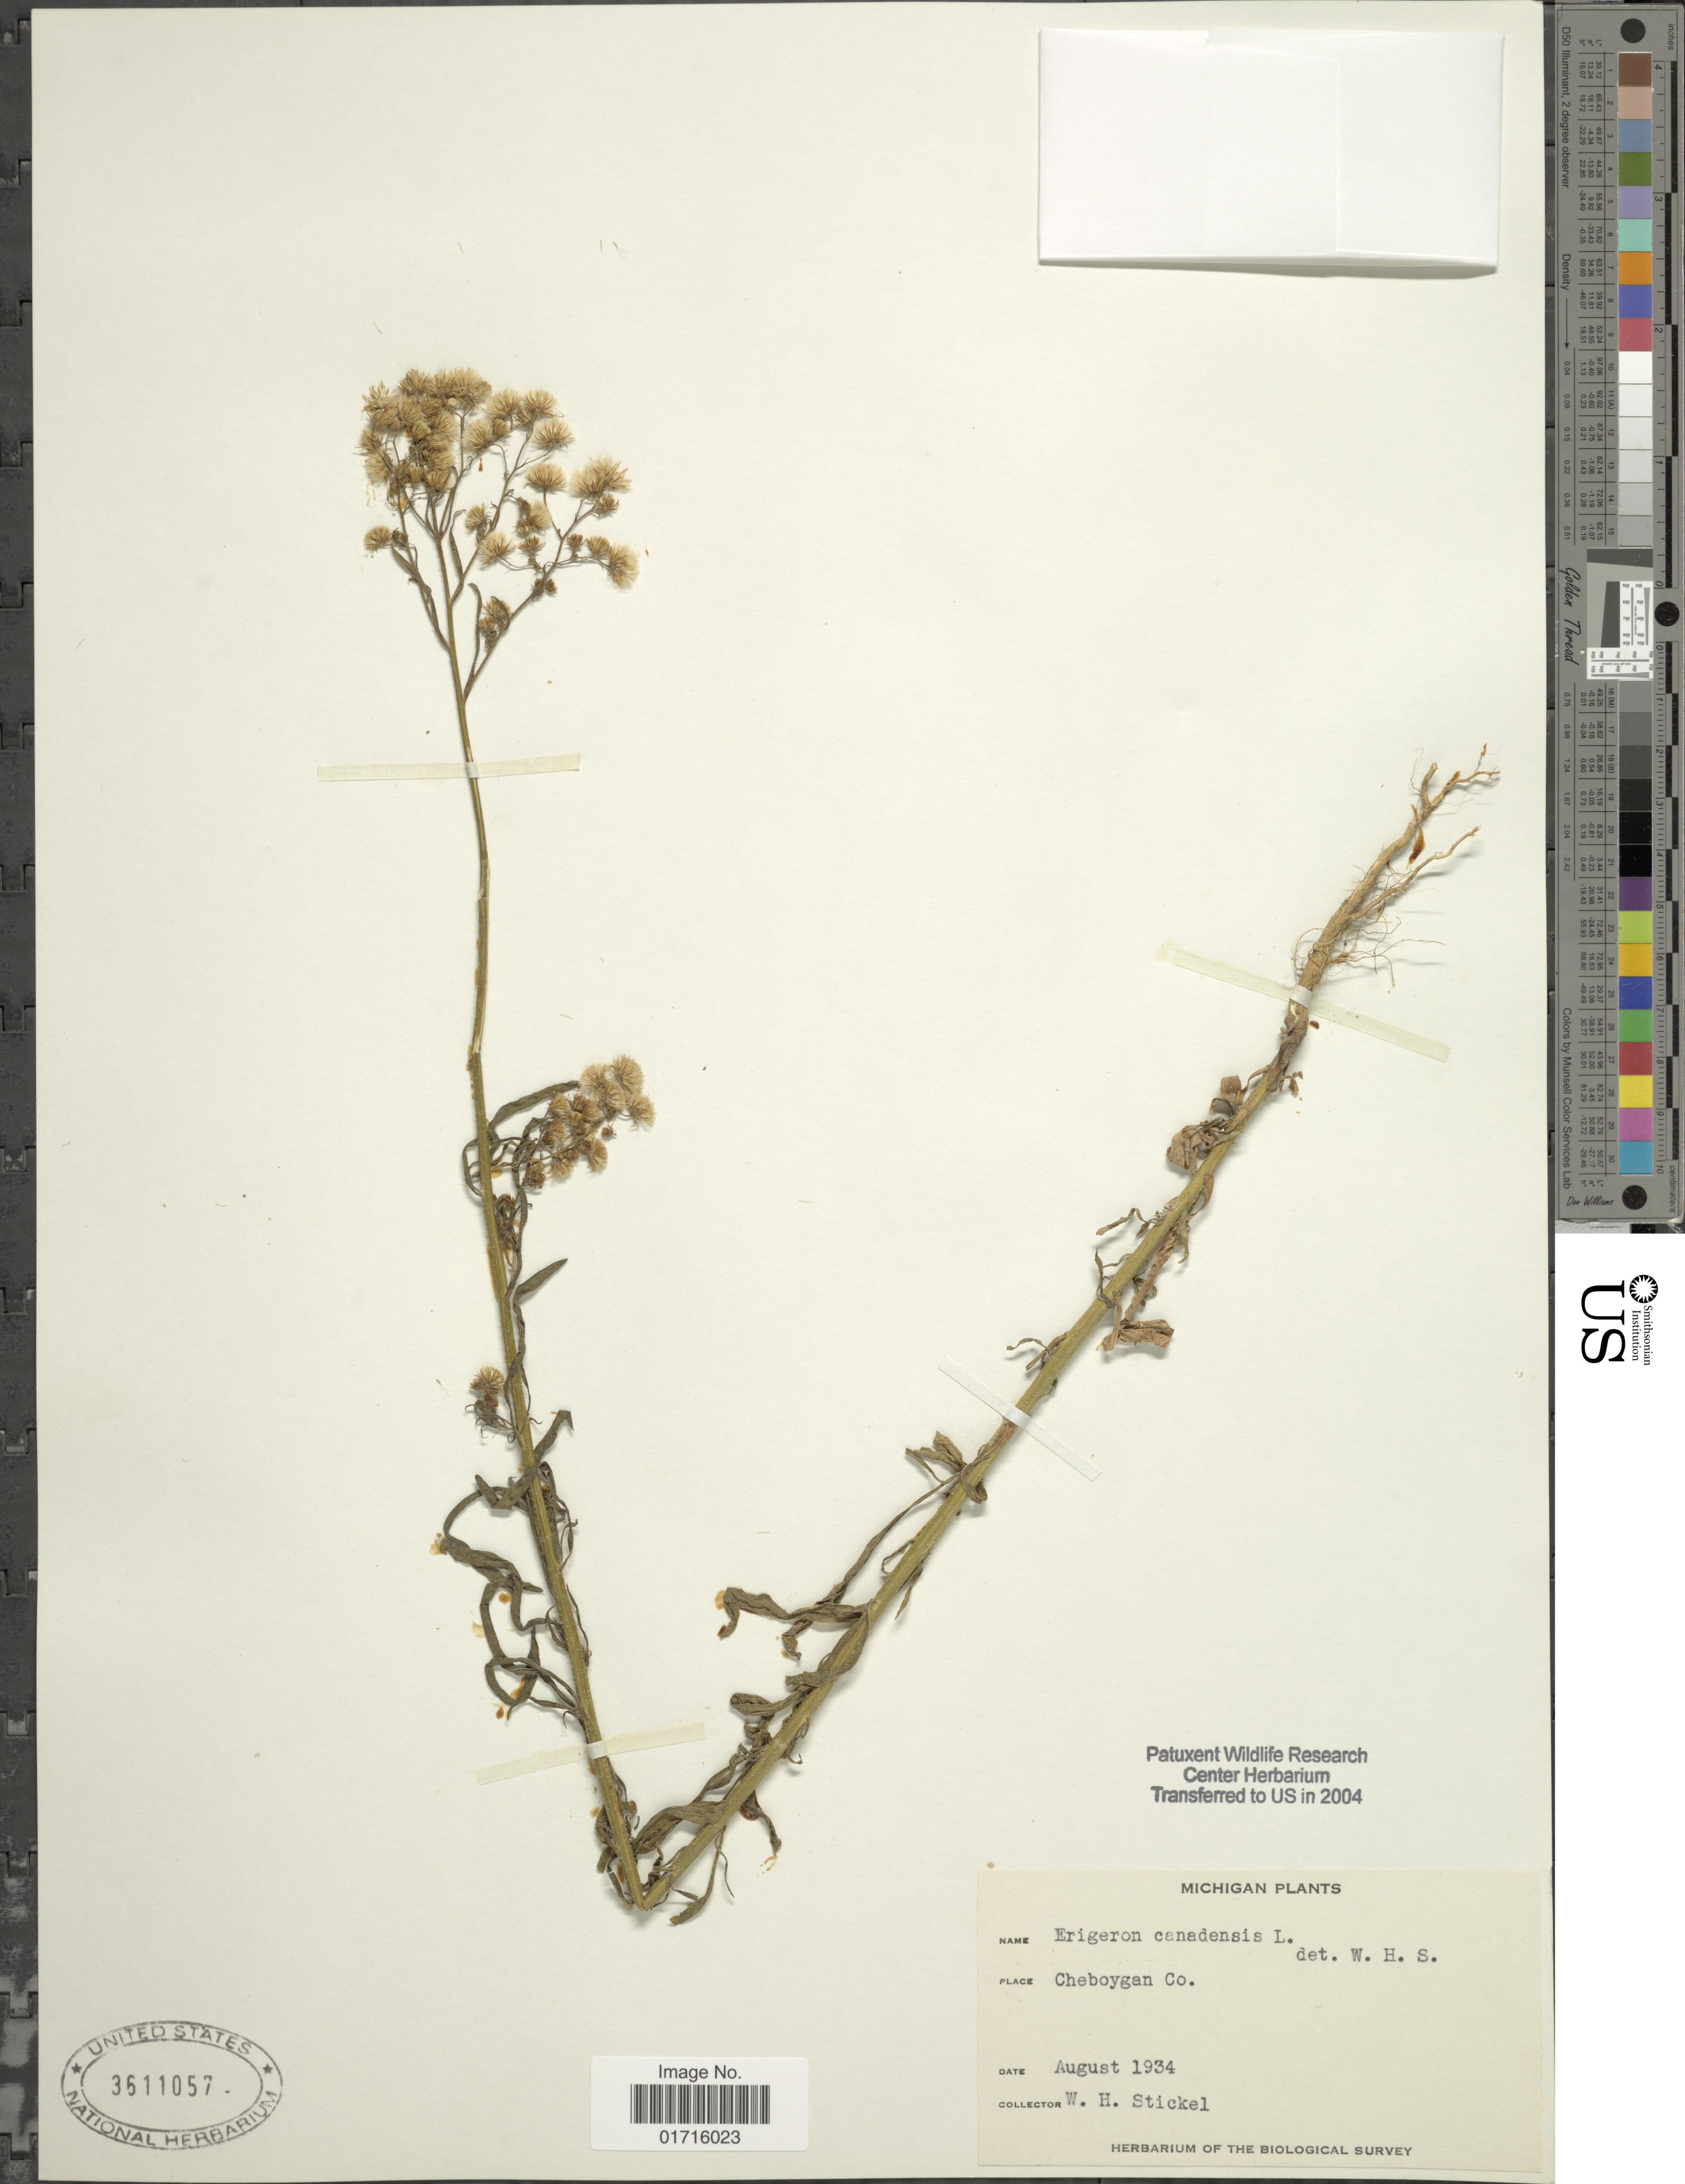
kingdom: Plantae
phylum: Tracheophyta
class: Magnoliopsida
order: Asterales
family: Asteraceae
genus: Conyza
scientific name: Conyza canadensis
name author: (L.) Cronq.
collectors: W. Stickel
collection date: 1934-08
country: United States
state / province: Michigan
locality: Cheboygan Co.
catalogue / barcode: US 3611057